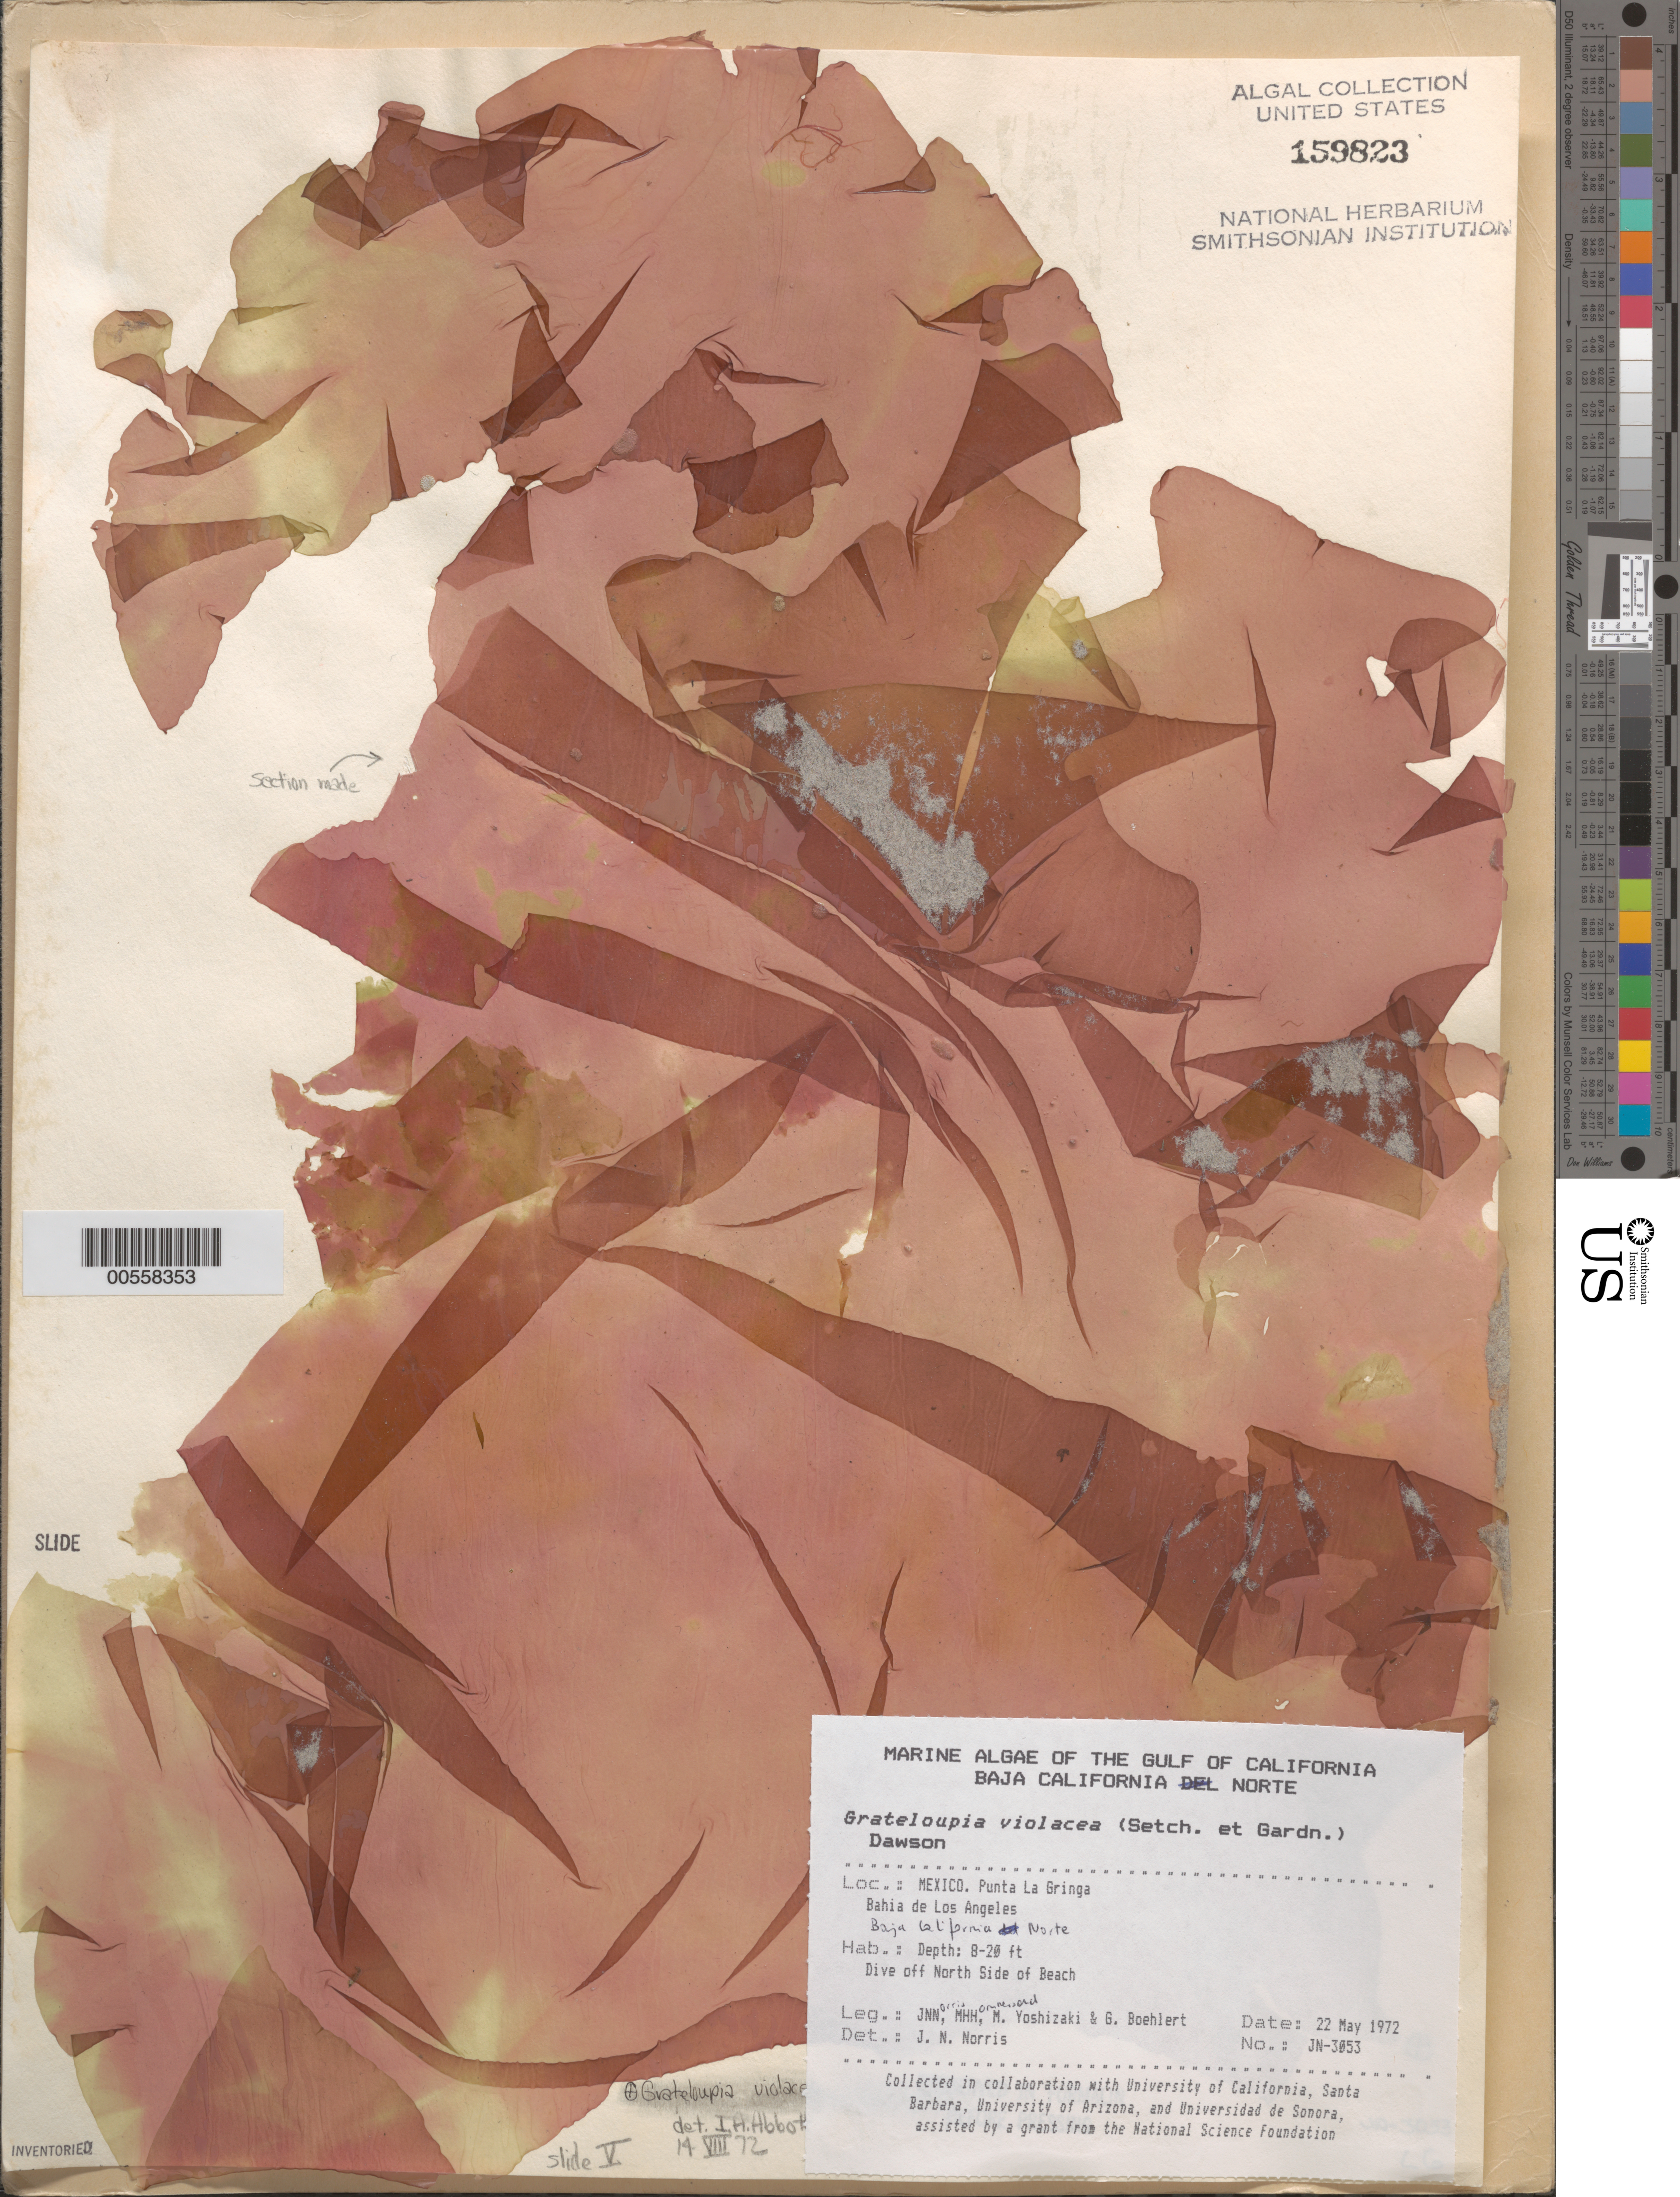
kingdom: Plantae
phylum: Rhodophyta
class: Florideophyceae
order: Halymeniales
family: Halymeniaceae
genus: Grateloupia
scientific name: Grateloupia violacea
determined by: Norris, James N.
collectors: J. N. Norris, M. H. Hommersand, M. Yoshizaki & G. Boehlert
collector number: JN-3053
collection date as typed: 22 May 1972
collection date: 1972-05-22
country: Mexico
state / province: Baja California Norte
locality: Punta La Gringa, Bahia de los Angeles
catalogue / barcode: US 159823